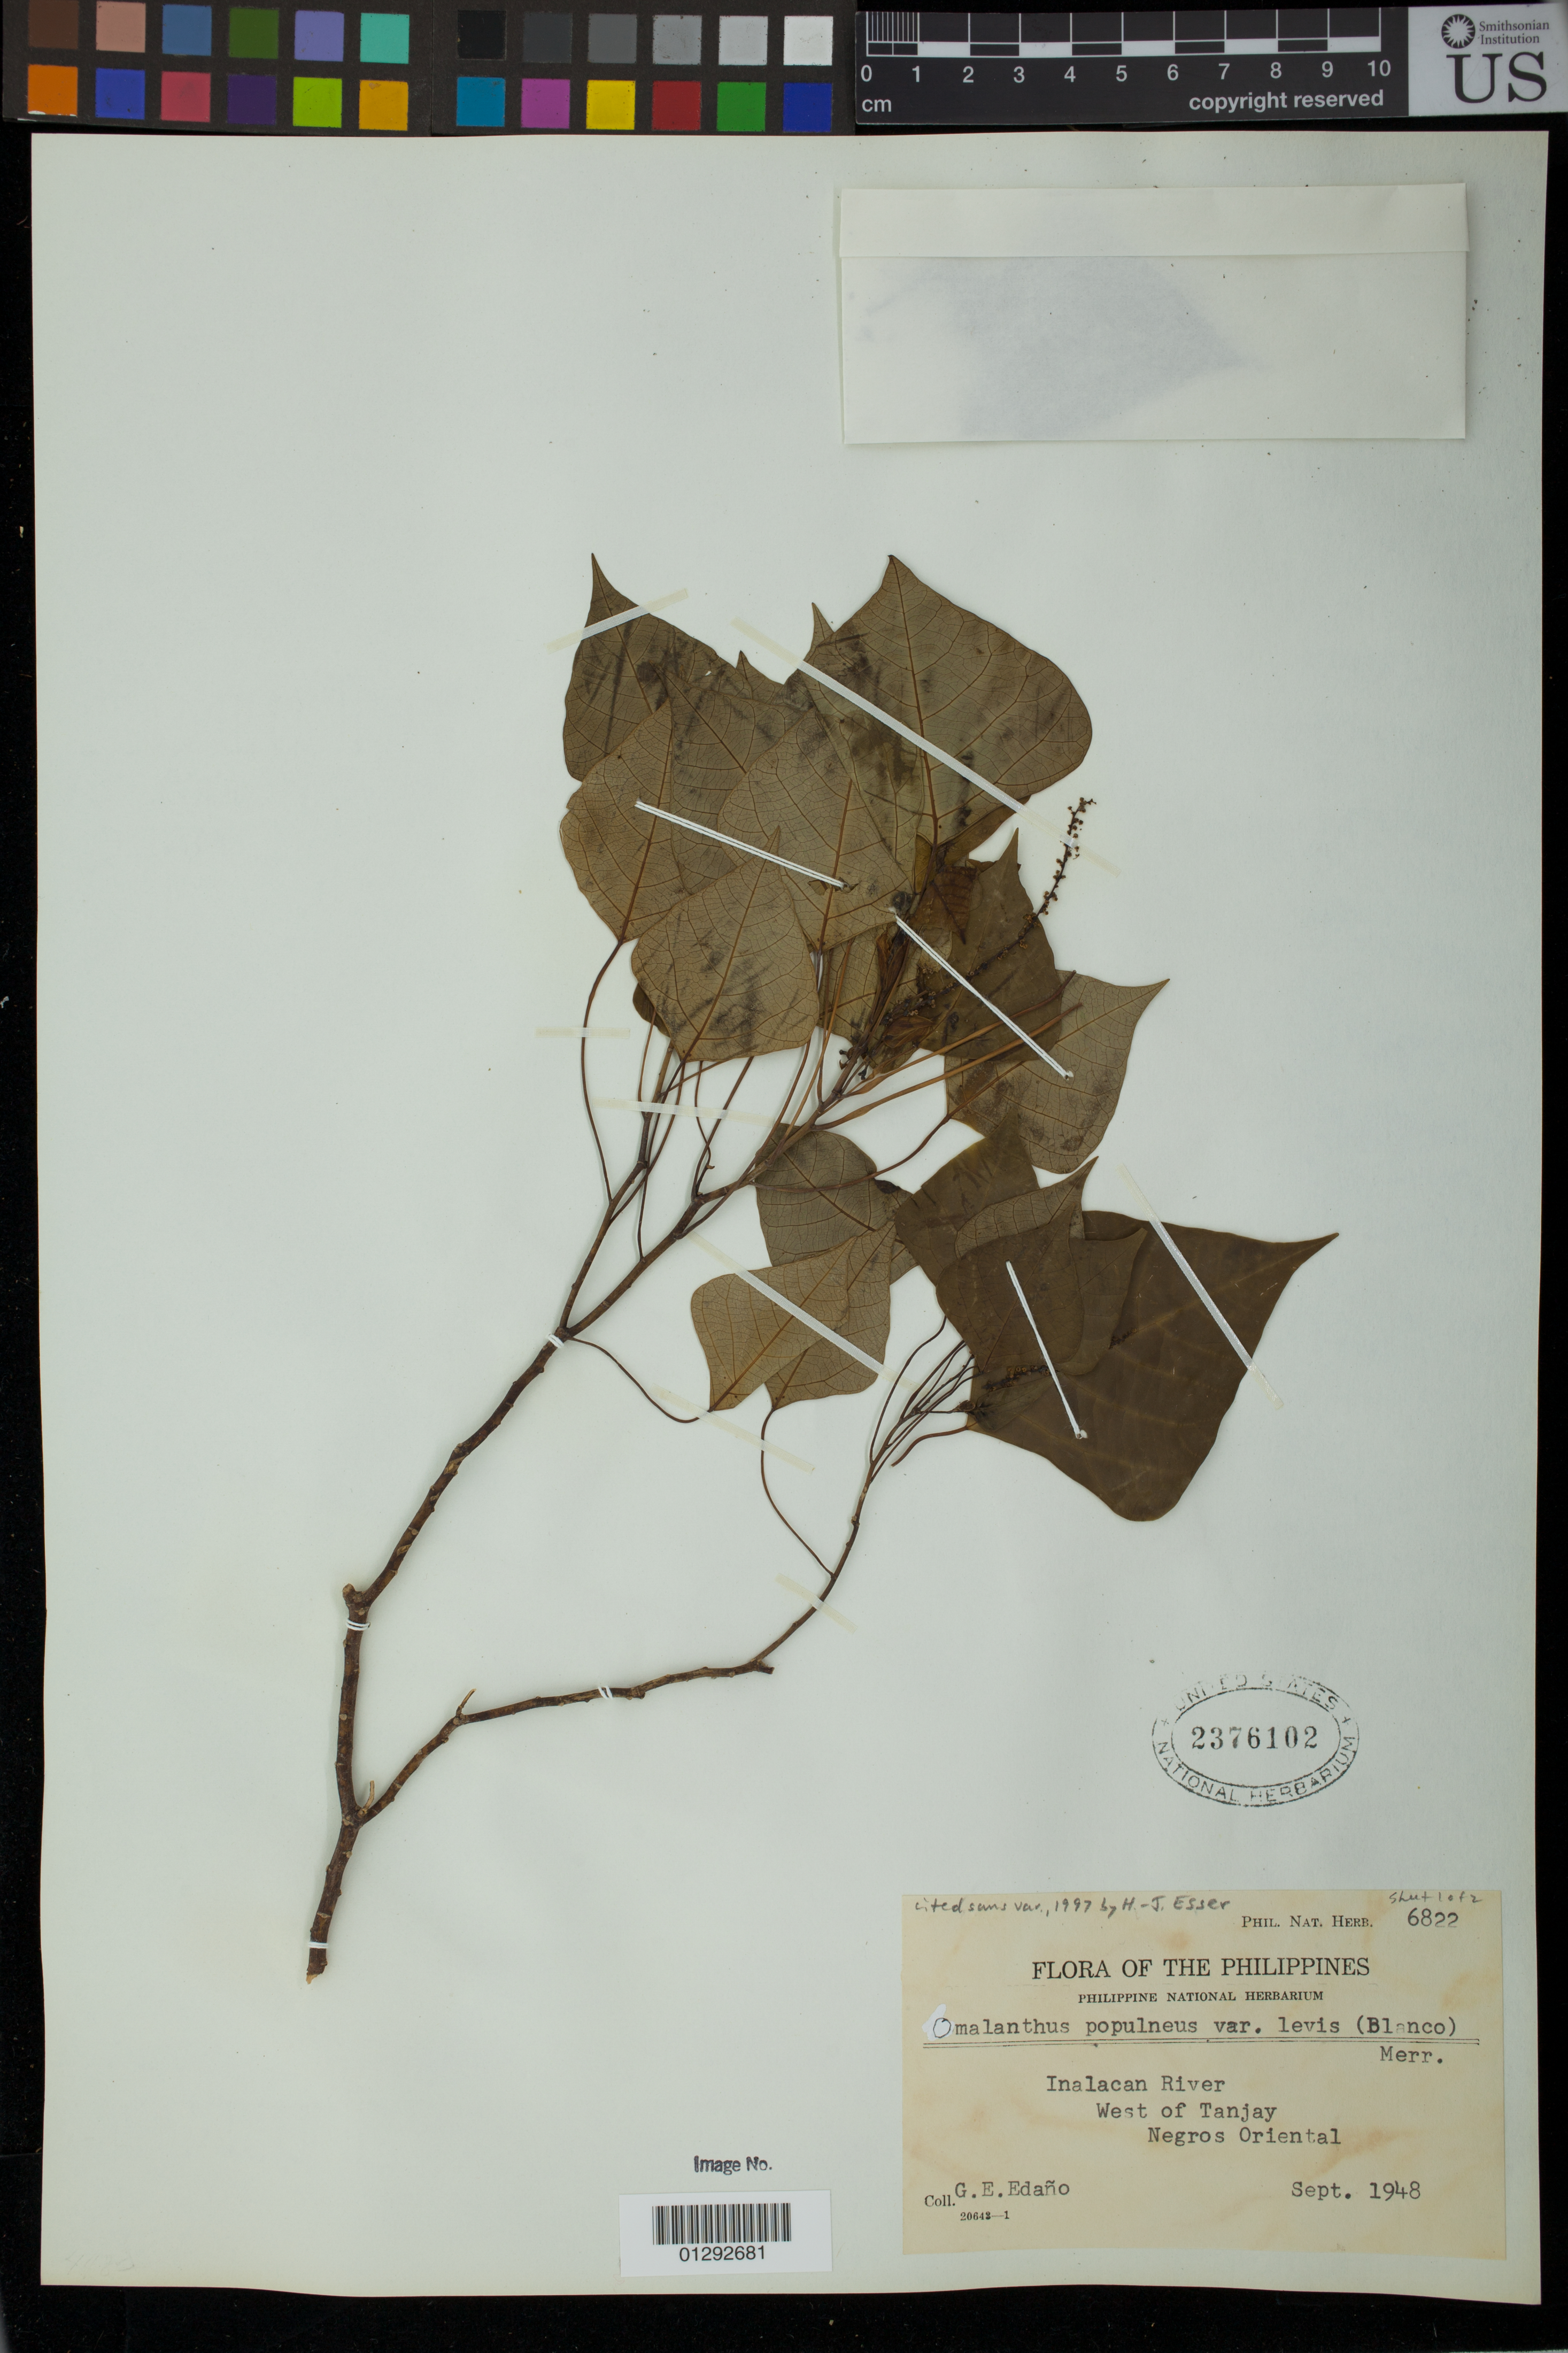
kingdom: Plantae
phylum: Tracheophyta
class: Magnoliopsida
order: Malpighiales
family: Euphorbiaceae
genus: Homalanthus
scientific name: Homalanthus populneus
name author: (Geiseler) Kuntze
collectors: G. E. Edaño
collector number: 6822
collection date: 1948-09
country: Philippines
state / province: Central Visayas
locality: Inalacan River. West of Tanjay. Negros Oriental.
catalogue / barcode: US 2376102